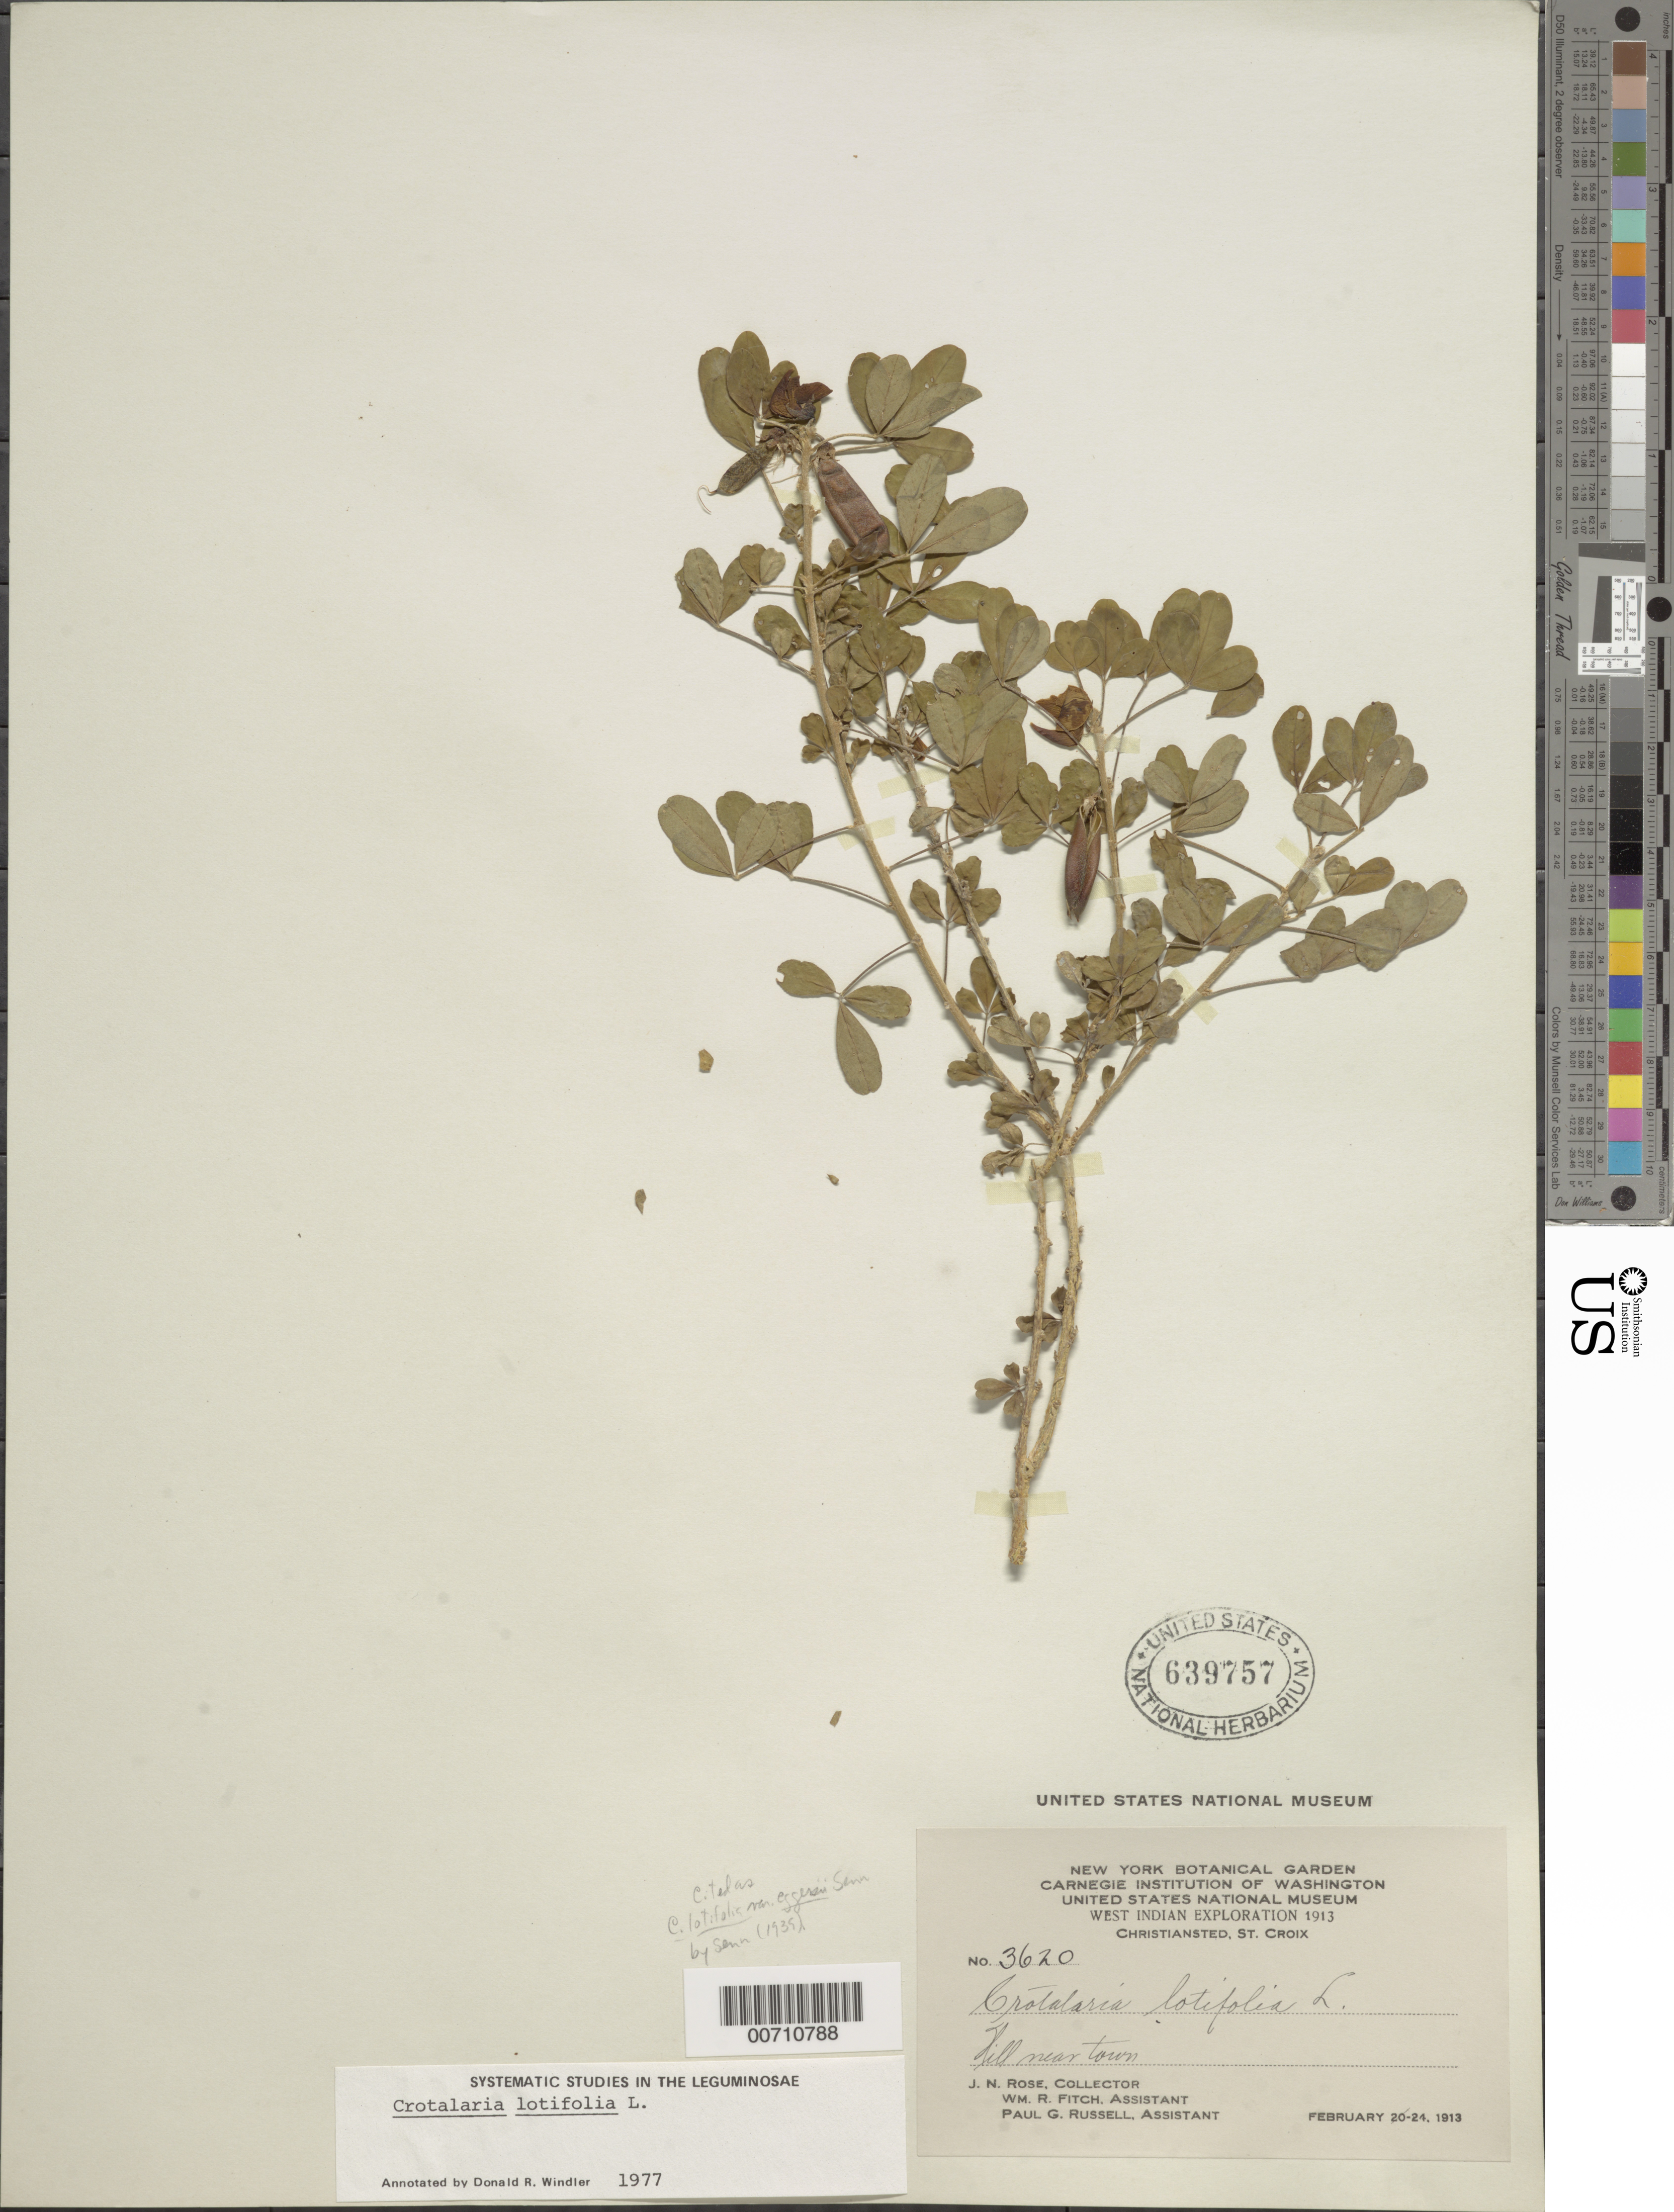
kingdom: Plantae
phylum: Tracheophyta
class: Magnoliopsida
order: Fabales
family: Fabaceae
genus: Crotalaria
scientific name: Crotalaria latifolia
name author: L.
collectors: J. N. Rose, W. R. Fitch & P. G. Russell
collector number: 3620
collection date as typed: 24 Feb 1913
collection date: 1913-02-24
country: U.S. Virgin Islands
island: St. Croix Island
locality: Christiansted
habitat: Hill near town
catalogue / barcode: US 639757